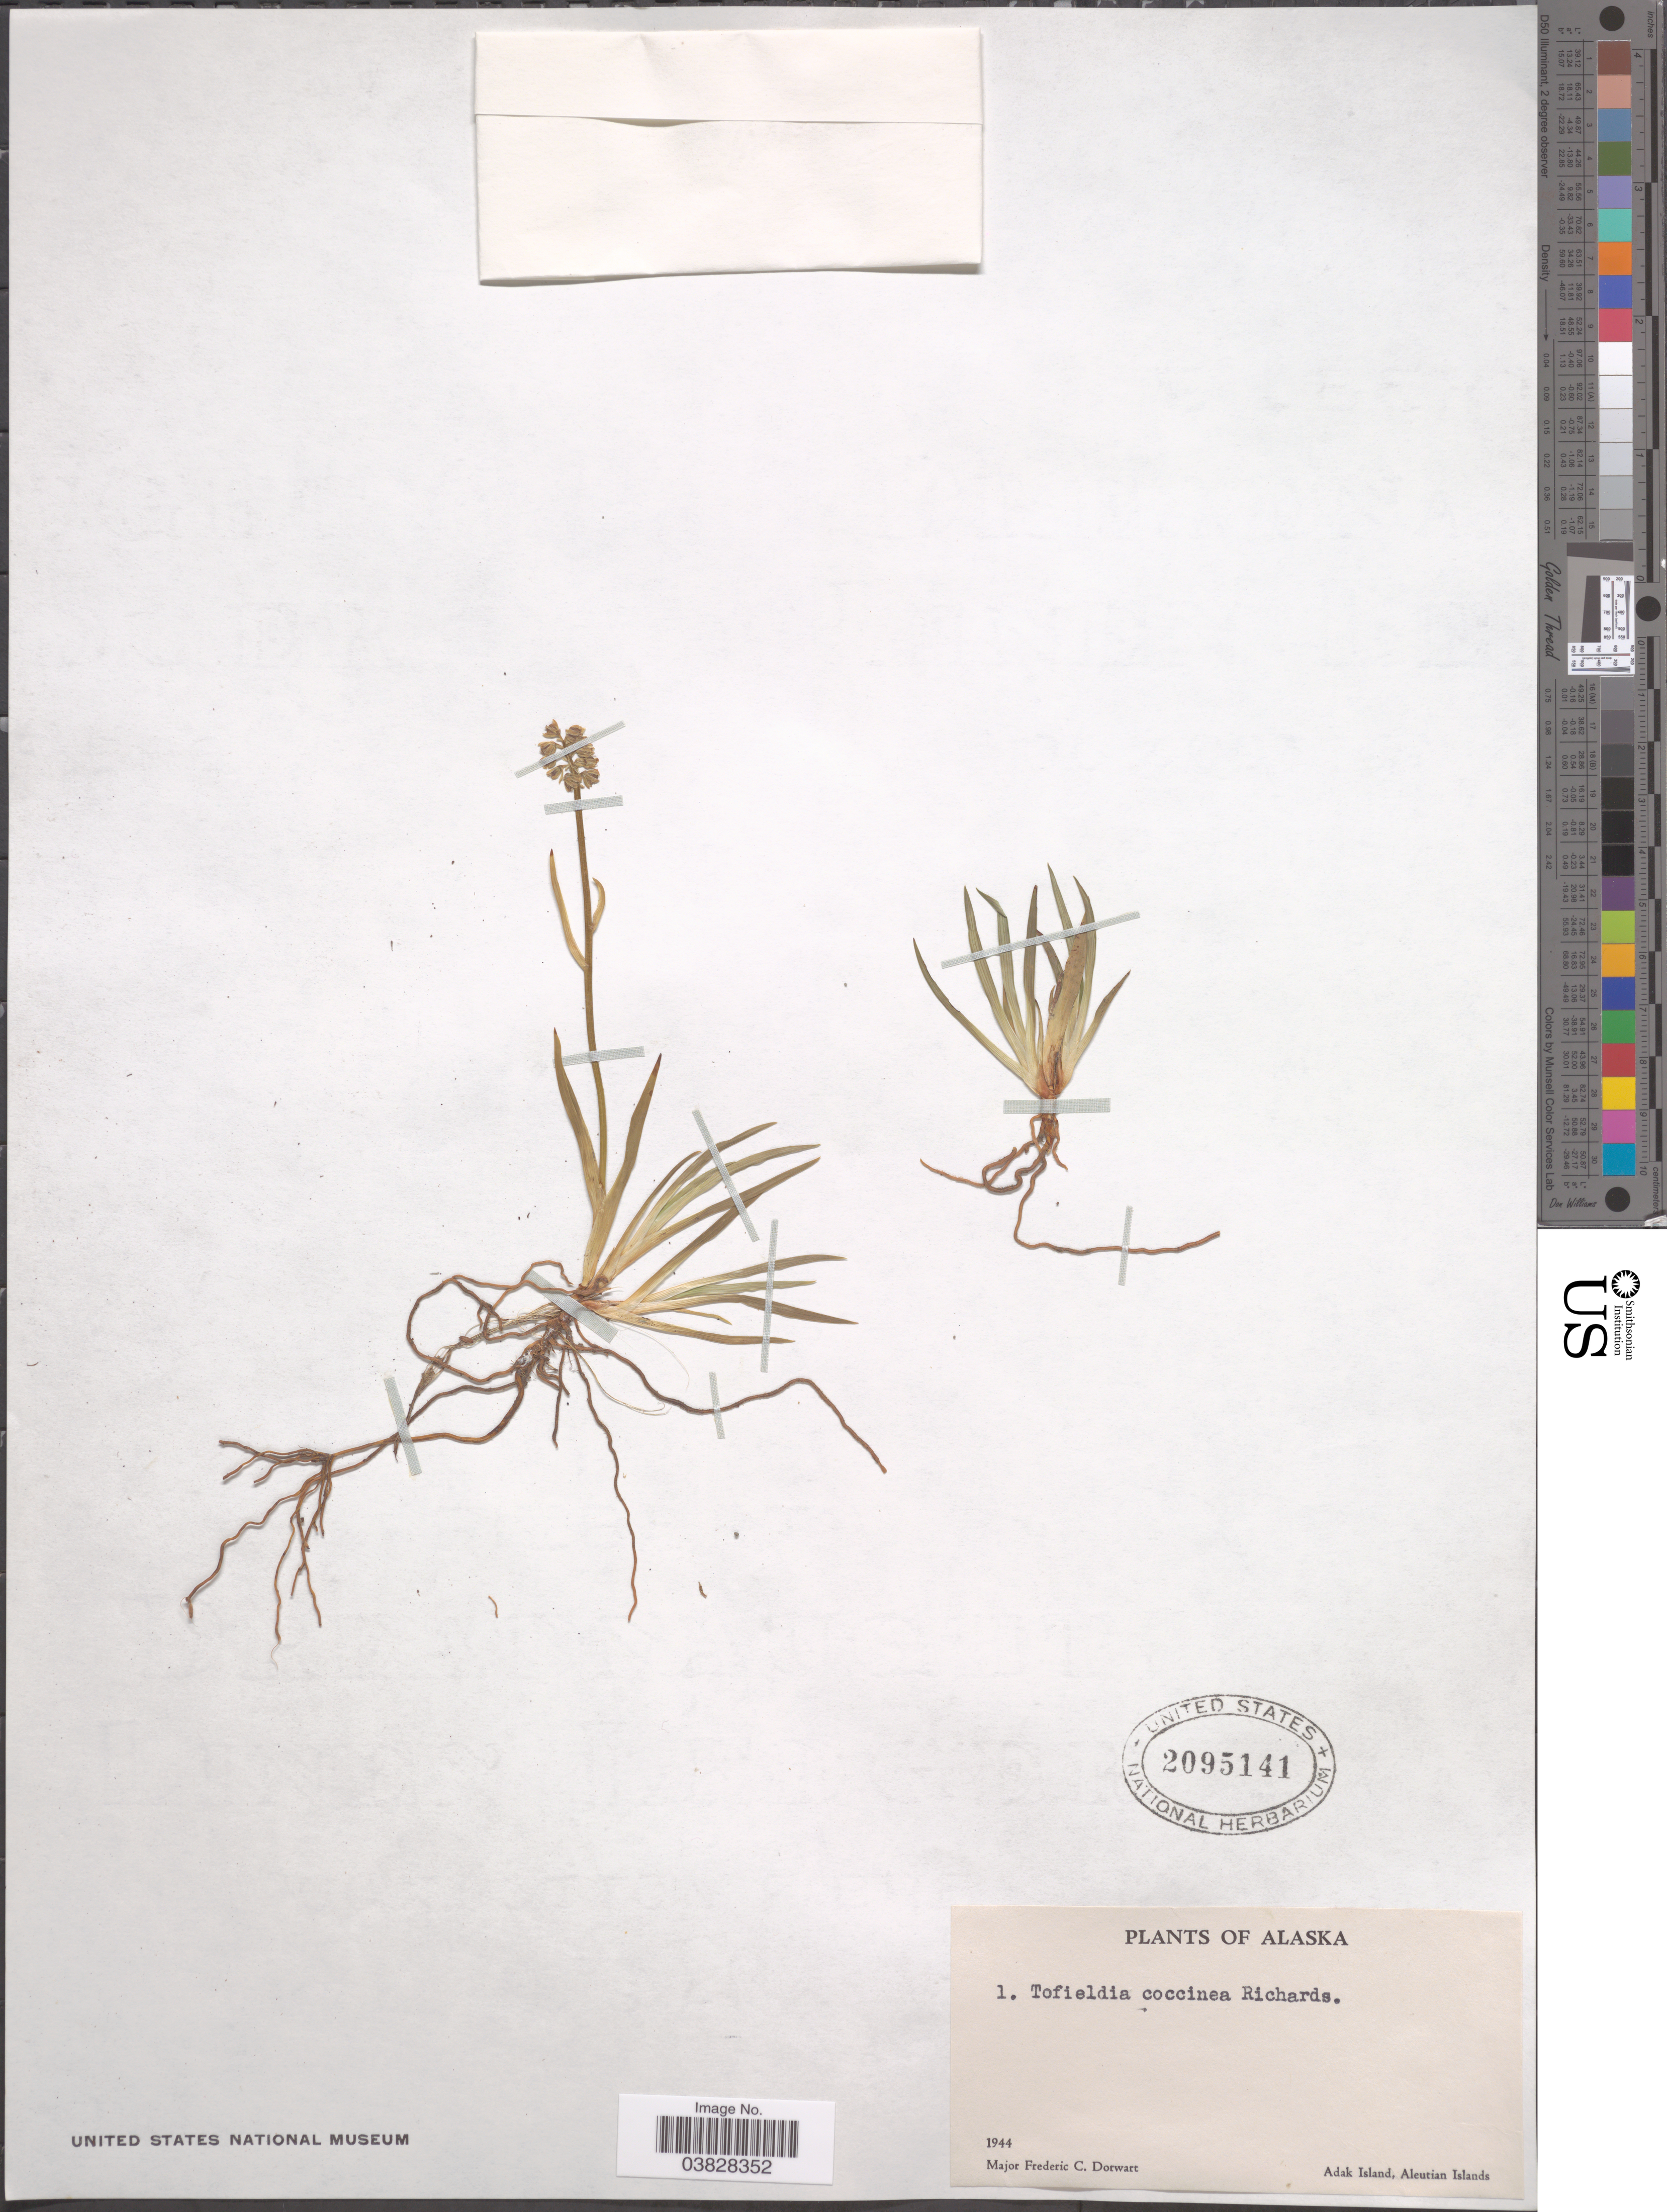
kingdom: Plantae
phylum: Tracheophyta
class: Liliopsida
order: Alismatales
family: Tofieldiaceae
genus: Tofieldia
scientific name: Tofieldia coccinea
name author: Richardson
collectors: F. Dorwart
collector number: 1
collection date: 1944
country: United States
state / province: Alaska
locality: Adak Island, Aleutian Islands.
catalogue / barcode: US 2095141